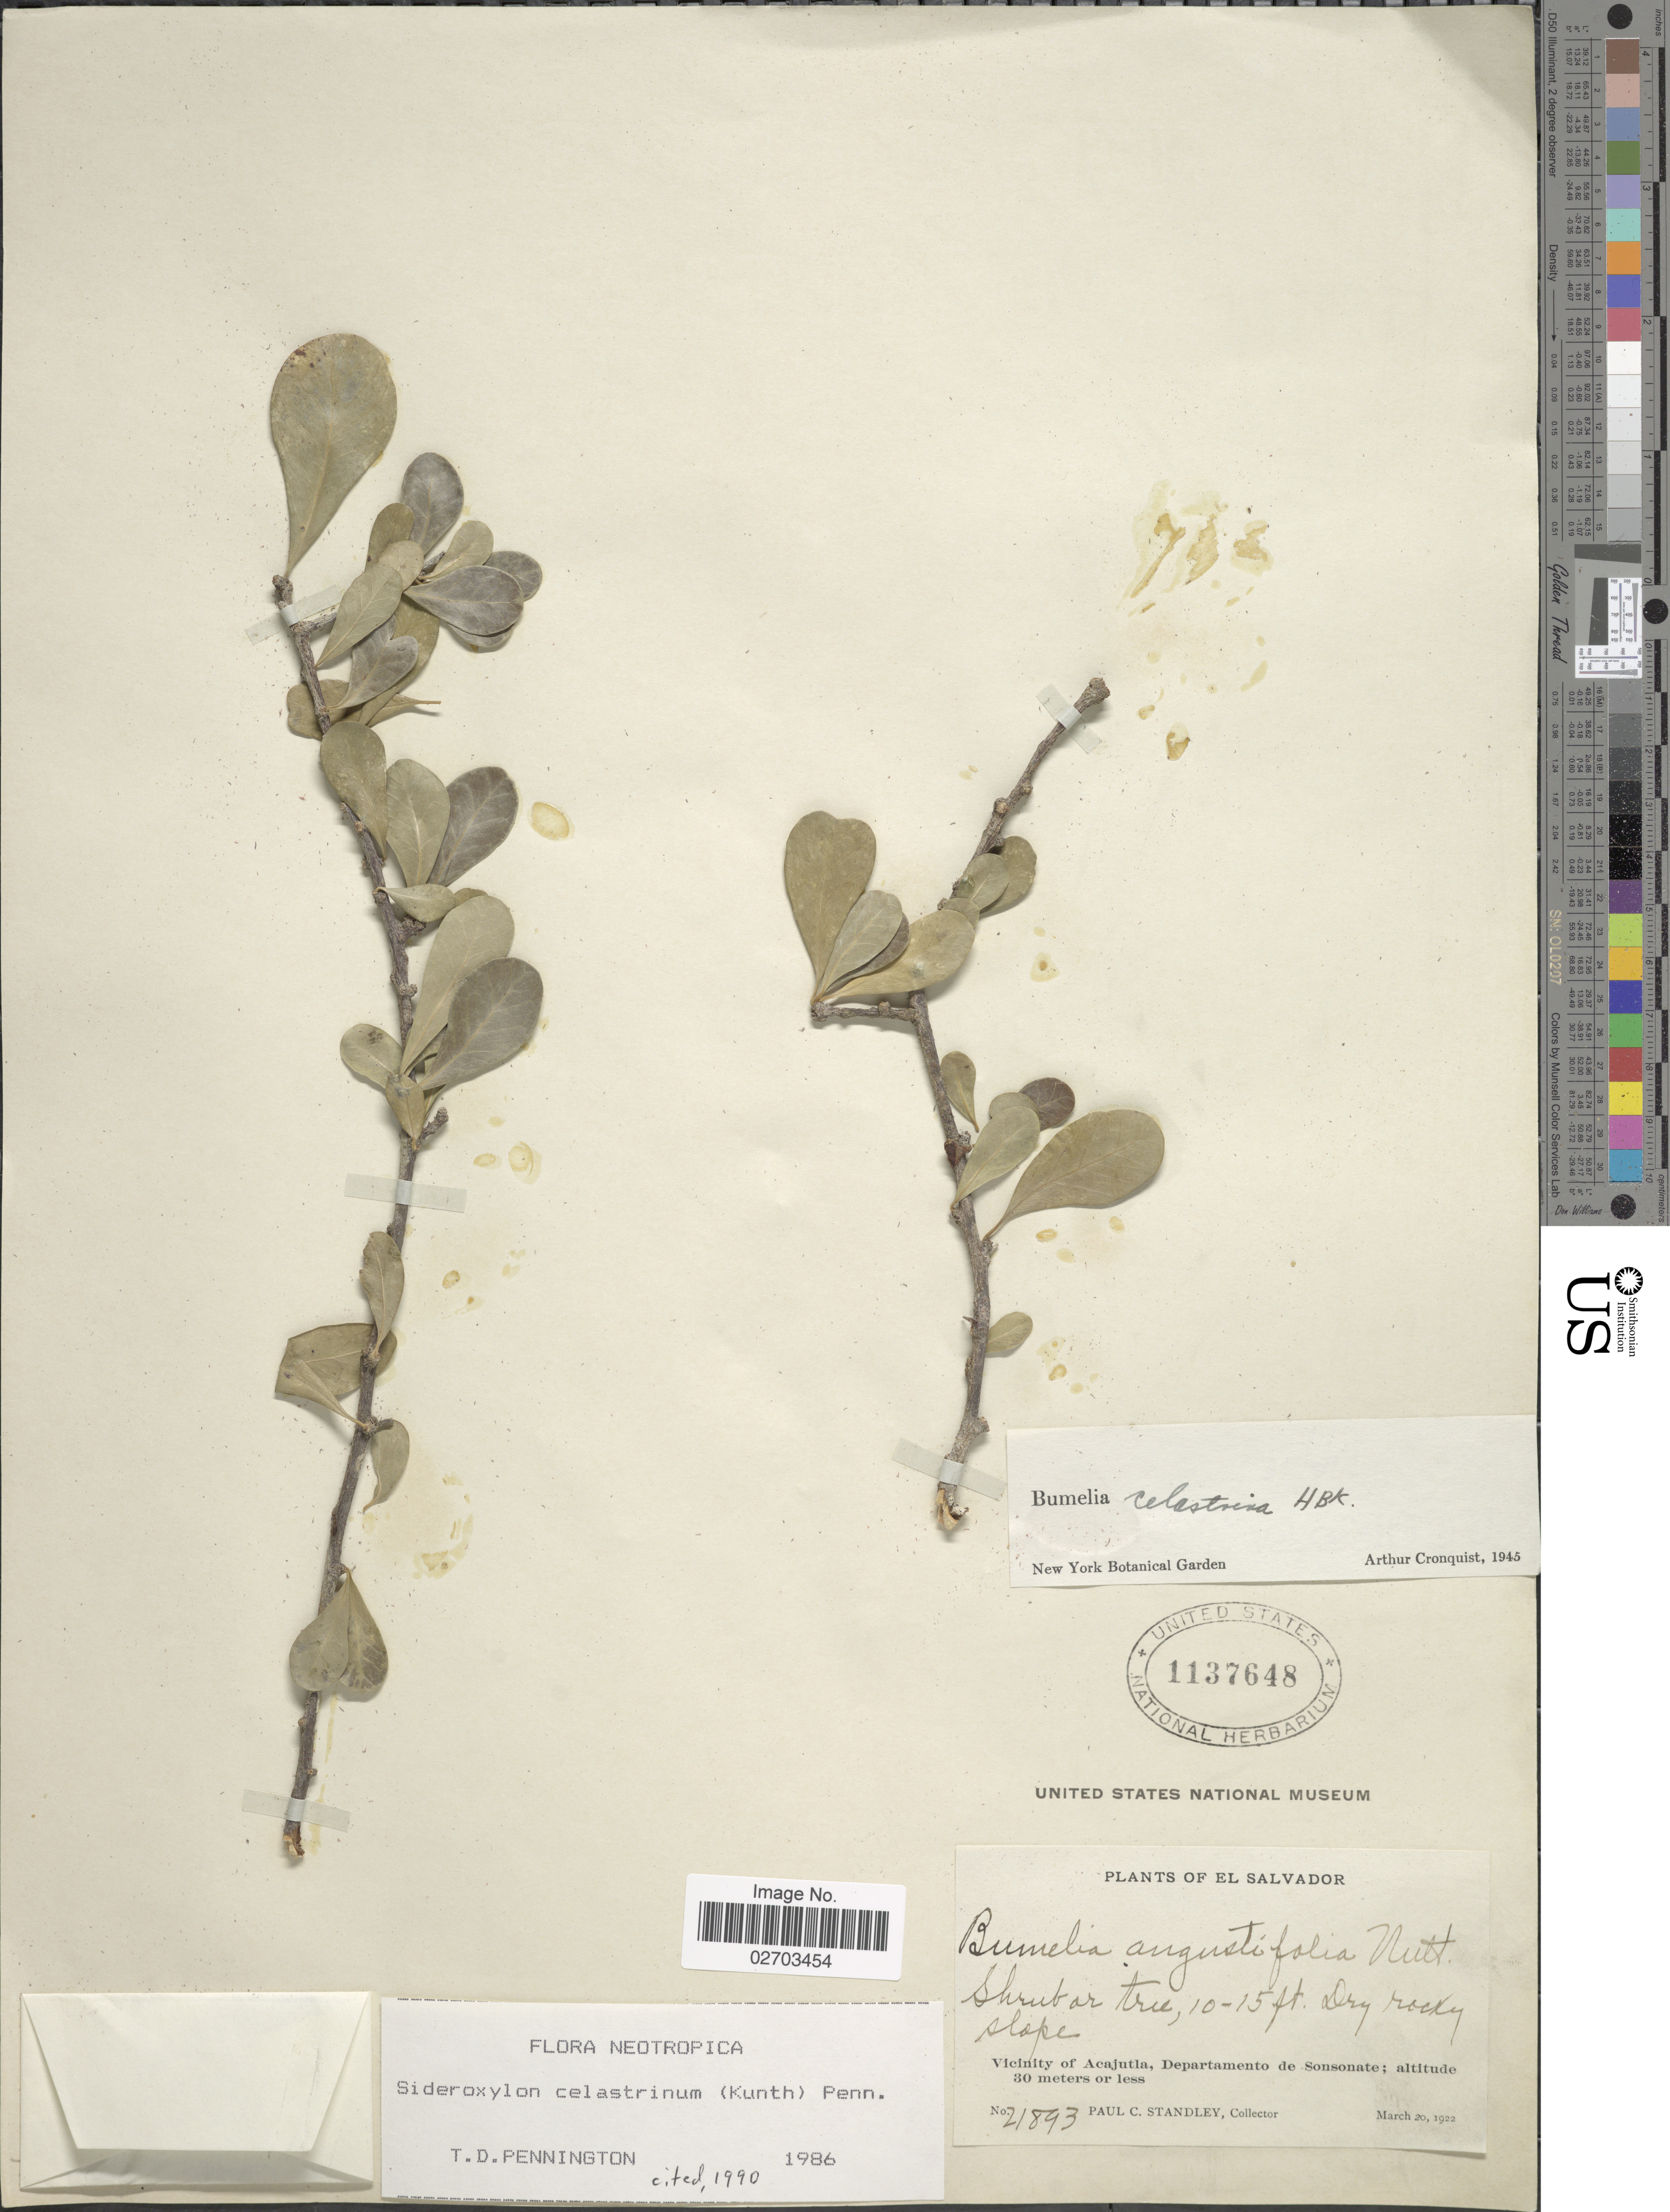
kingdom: Plantae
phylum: Tracheophyta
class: Magnoliopsida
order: Ericales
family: Sapotaceae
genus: Sideroxylon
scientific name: Sideroxylon celastrinum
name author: (Kunth) T.D. Penn.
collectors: P. C. Standley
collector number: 21893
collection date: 1922-03-20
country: El Salvador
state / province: Sonsonate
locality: Vicinity of Acajutla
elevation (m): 0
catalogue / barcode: US 1137648